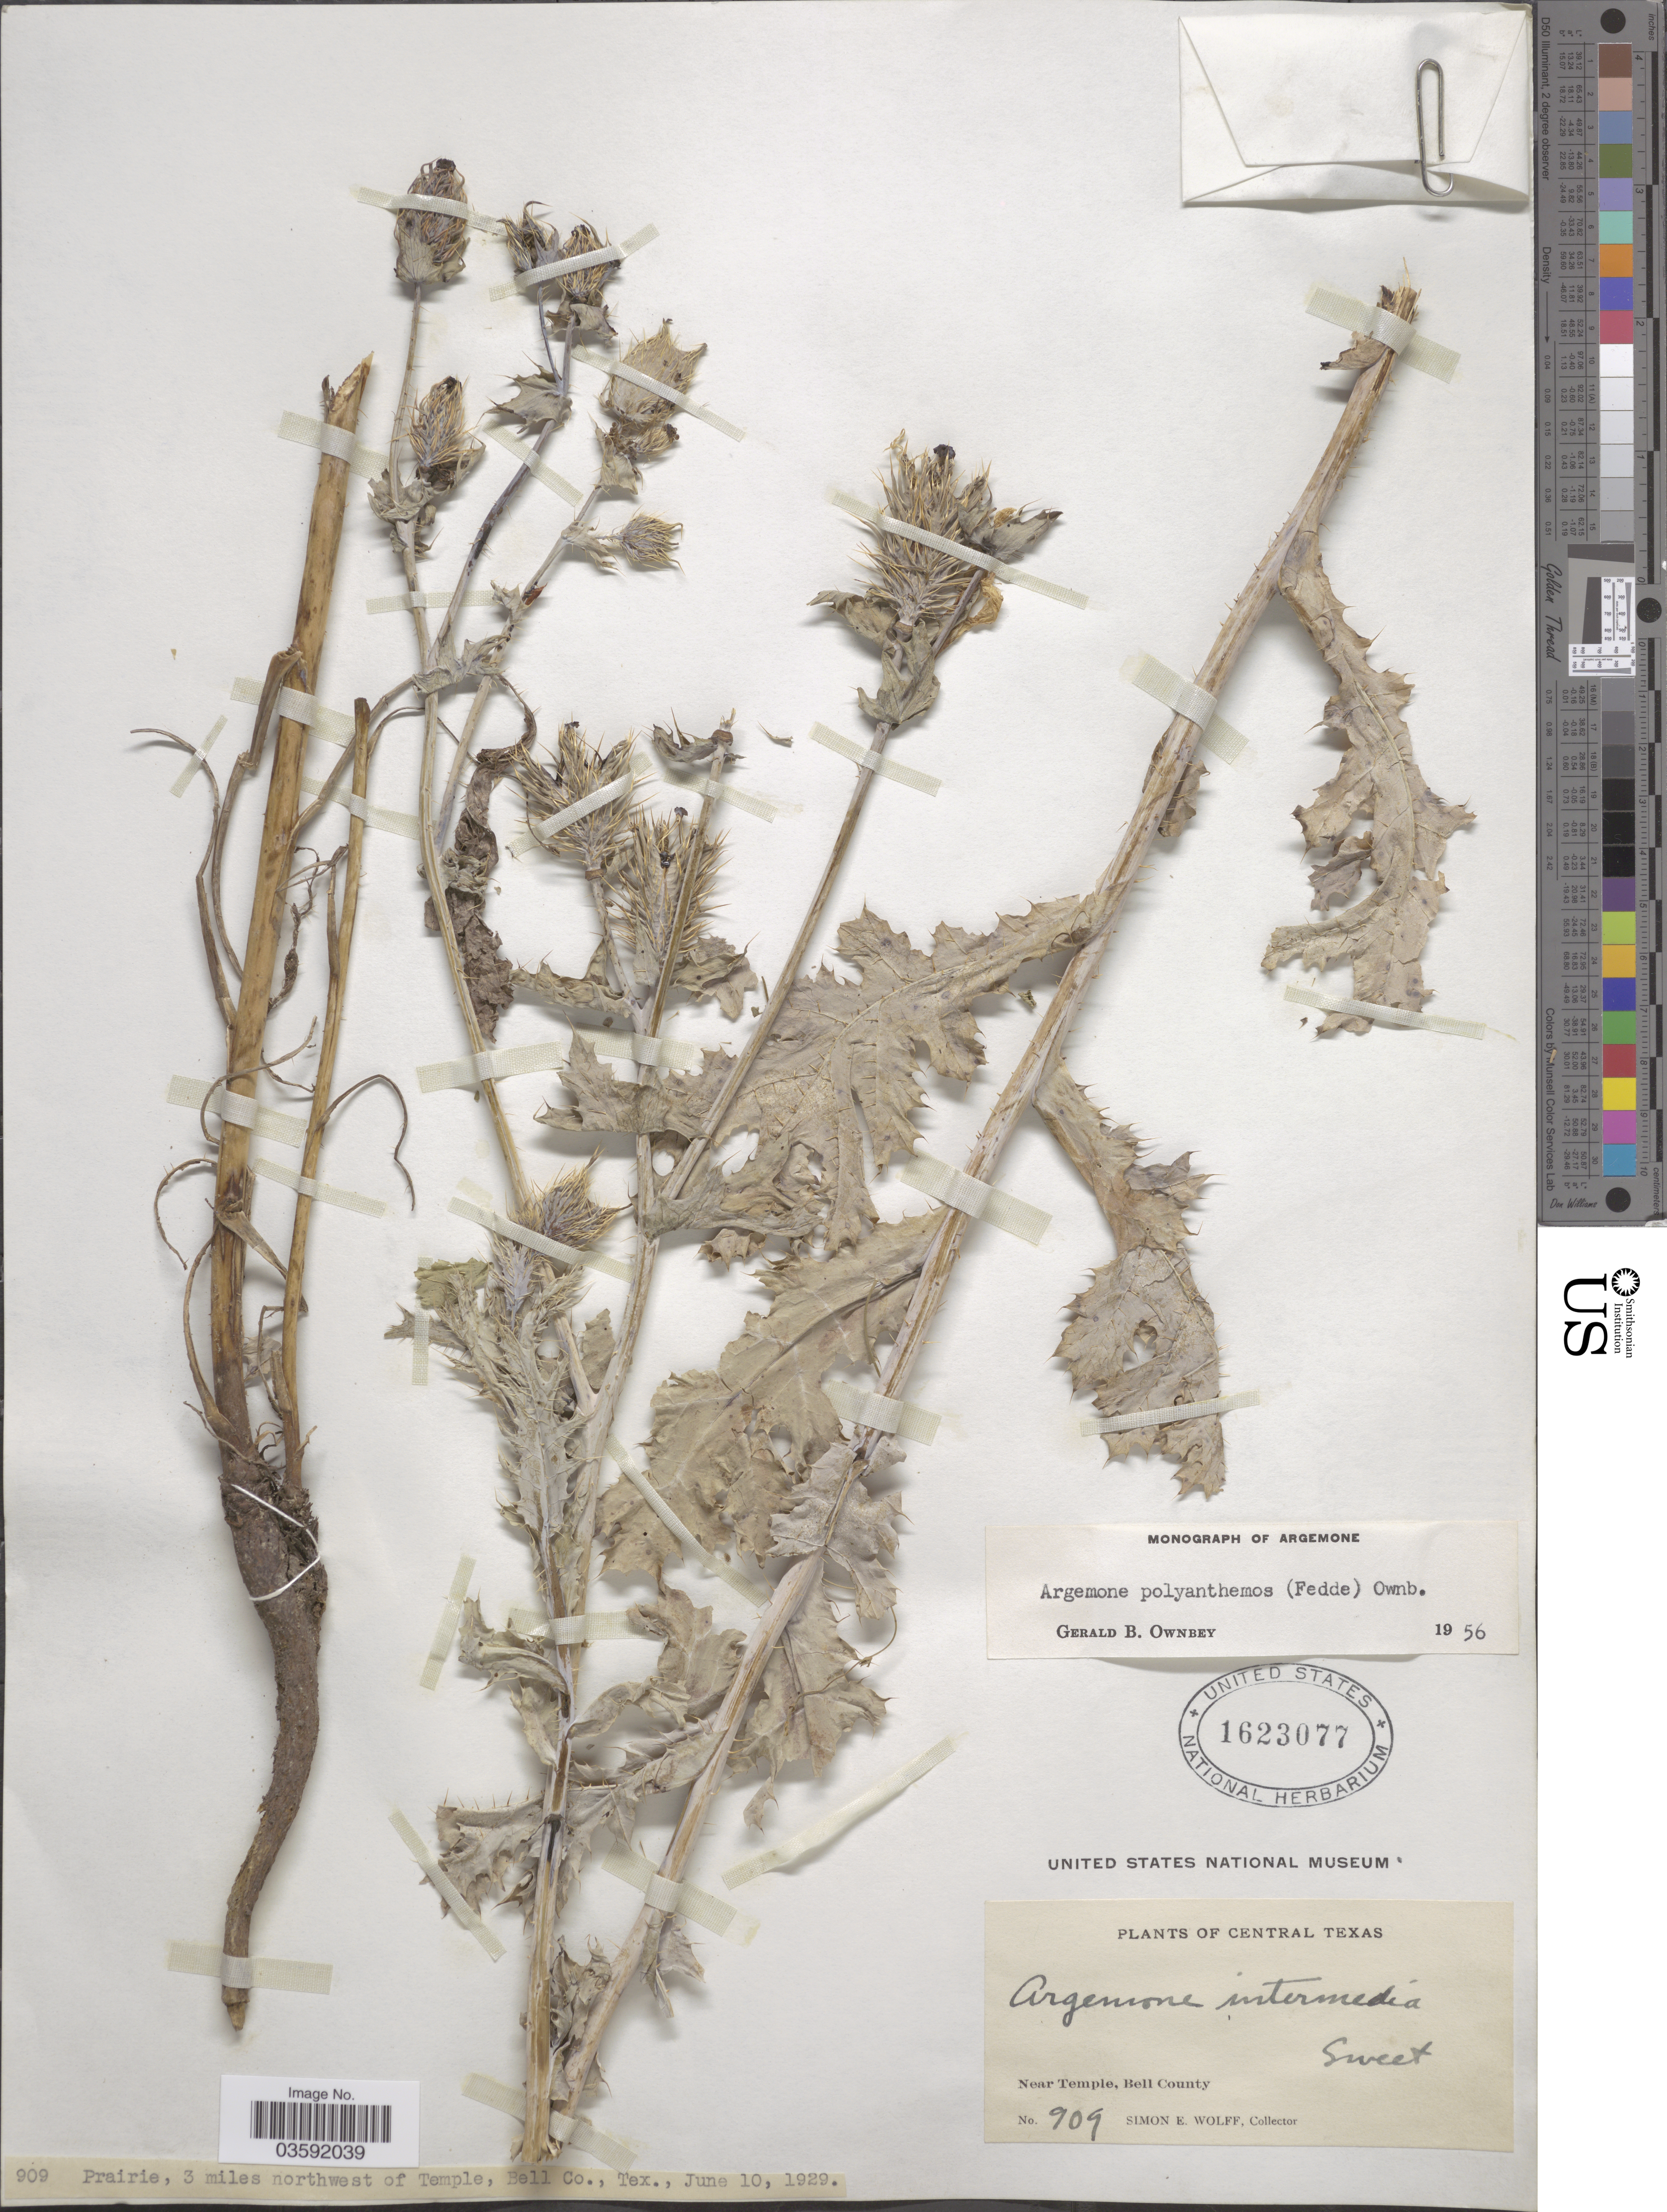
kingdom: Plantae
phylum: Tracheophyta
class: Magnoliopsida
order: Ranunculales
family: Papaveraceae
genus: Argemone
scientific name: Argemone polyanthemos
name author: (Fedde) G.B. Ownbey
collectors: S. E. Wolff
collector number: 909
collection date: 1929-06-10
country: United States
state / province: Texas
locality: Central Texas. Near Temple, Bell County. Prairie, 3 miles northwest of Temple.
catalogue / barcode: US 1623077